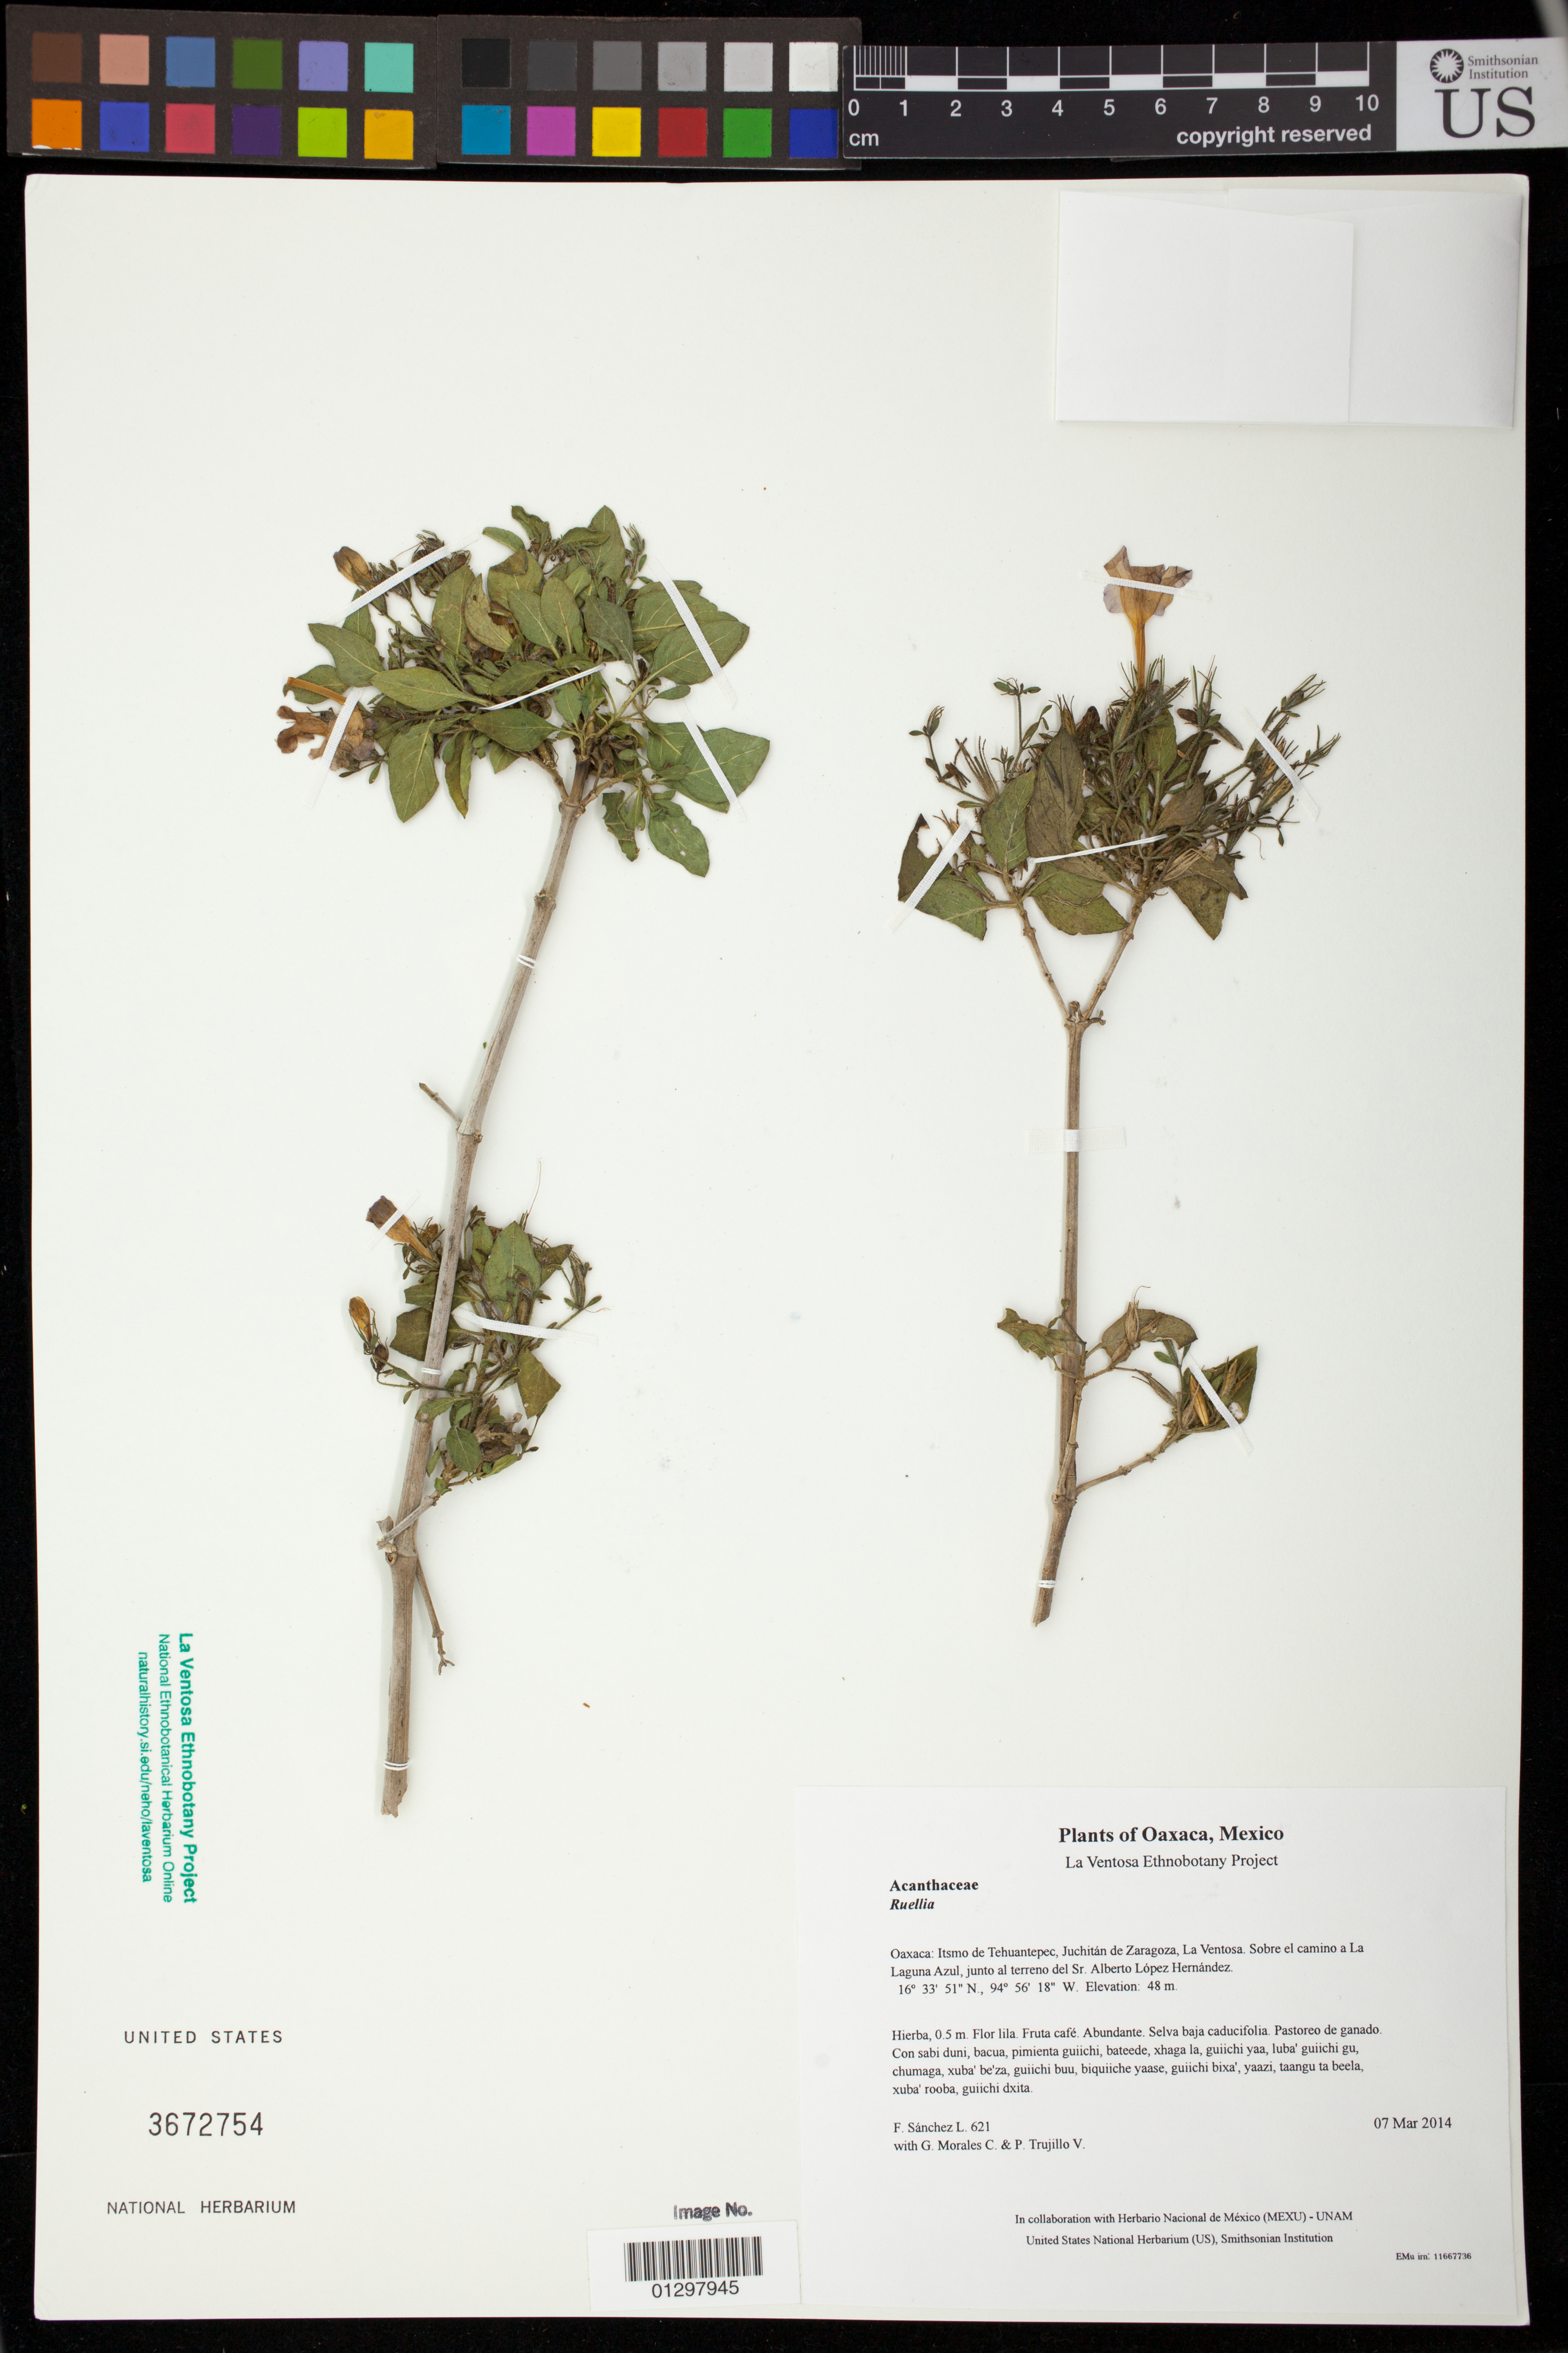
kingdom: Plantae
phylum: Tracheophyta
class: Magnoliopsida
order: Lamiales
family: Acanthaceae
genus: Ruellia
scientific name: Ruellia paniculata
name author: L.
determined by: Reyes García, A.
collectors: F. Sánchez L., G. Morales C. & P. Trujillo V.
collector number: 621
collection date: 2014-03-07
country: Mexico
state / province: Oaxaca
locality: Itsmo de Tehuantepec, Juchitán de Zaragoza, La Ventosa. Sobre el camino a La Laguna Azul, junto al terreno del Sr. Alberto López Hernández.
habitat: Selva baja caducifolia. Pastoreo de ganado.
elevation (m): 48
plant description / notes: MEXU, US; Ghixi bandaga. 0.5 m. Guie' lila. Cuaananaxhi namuu. Stale.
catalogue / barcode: US 3672754